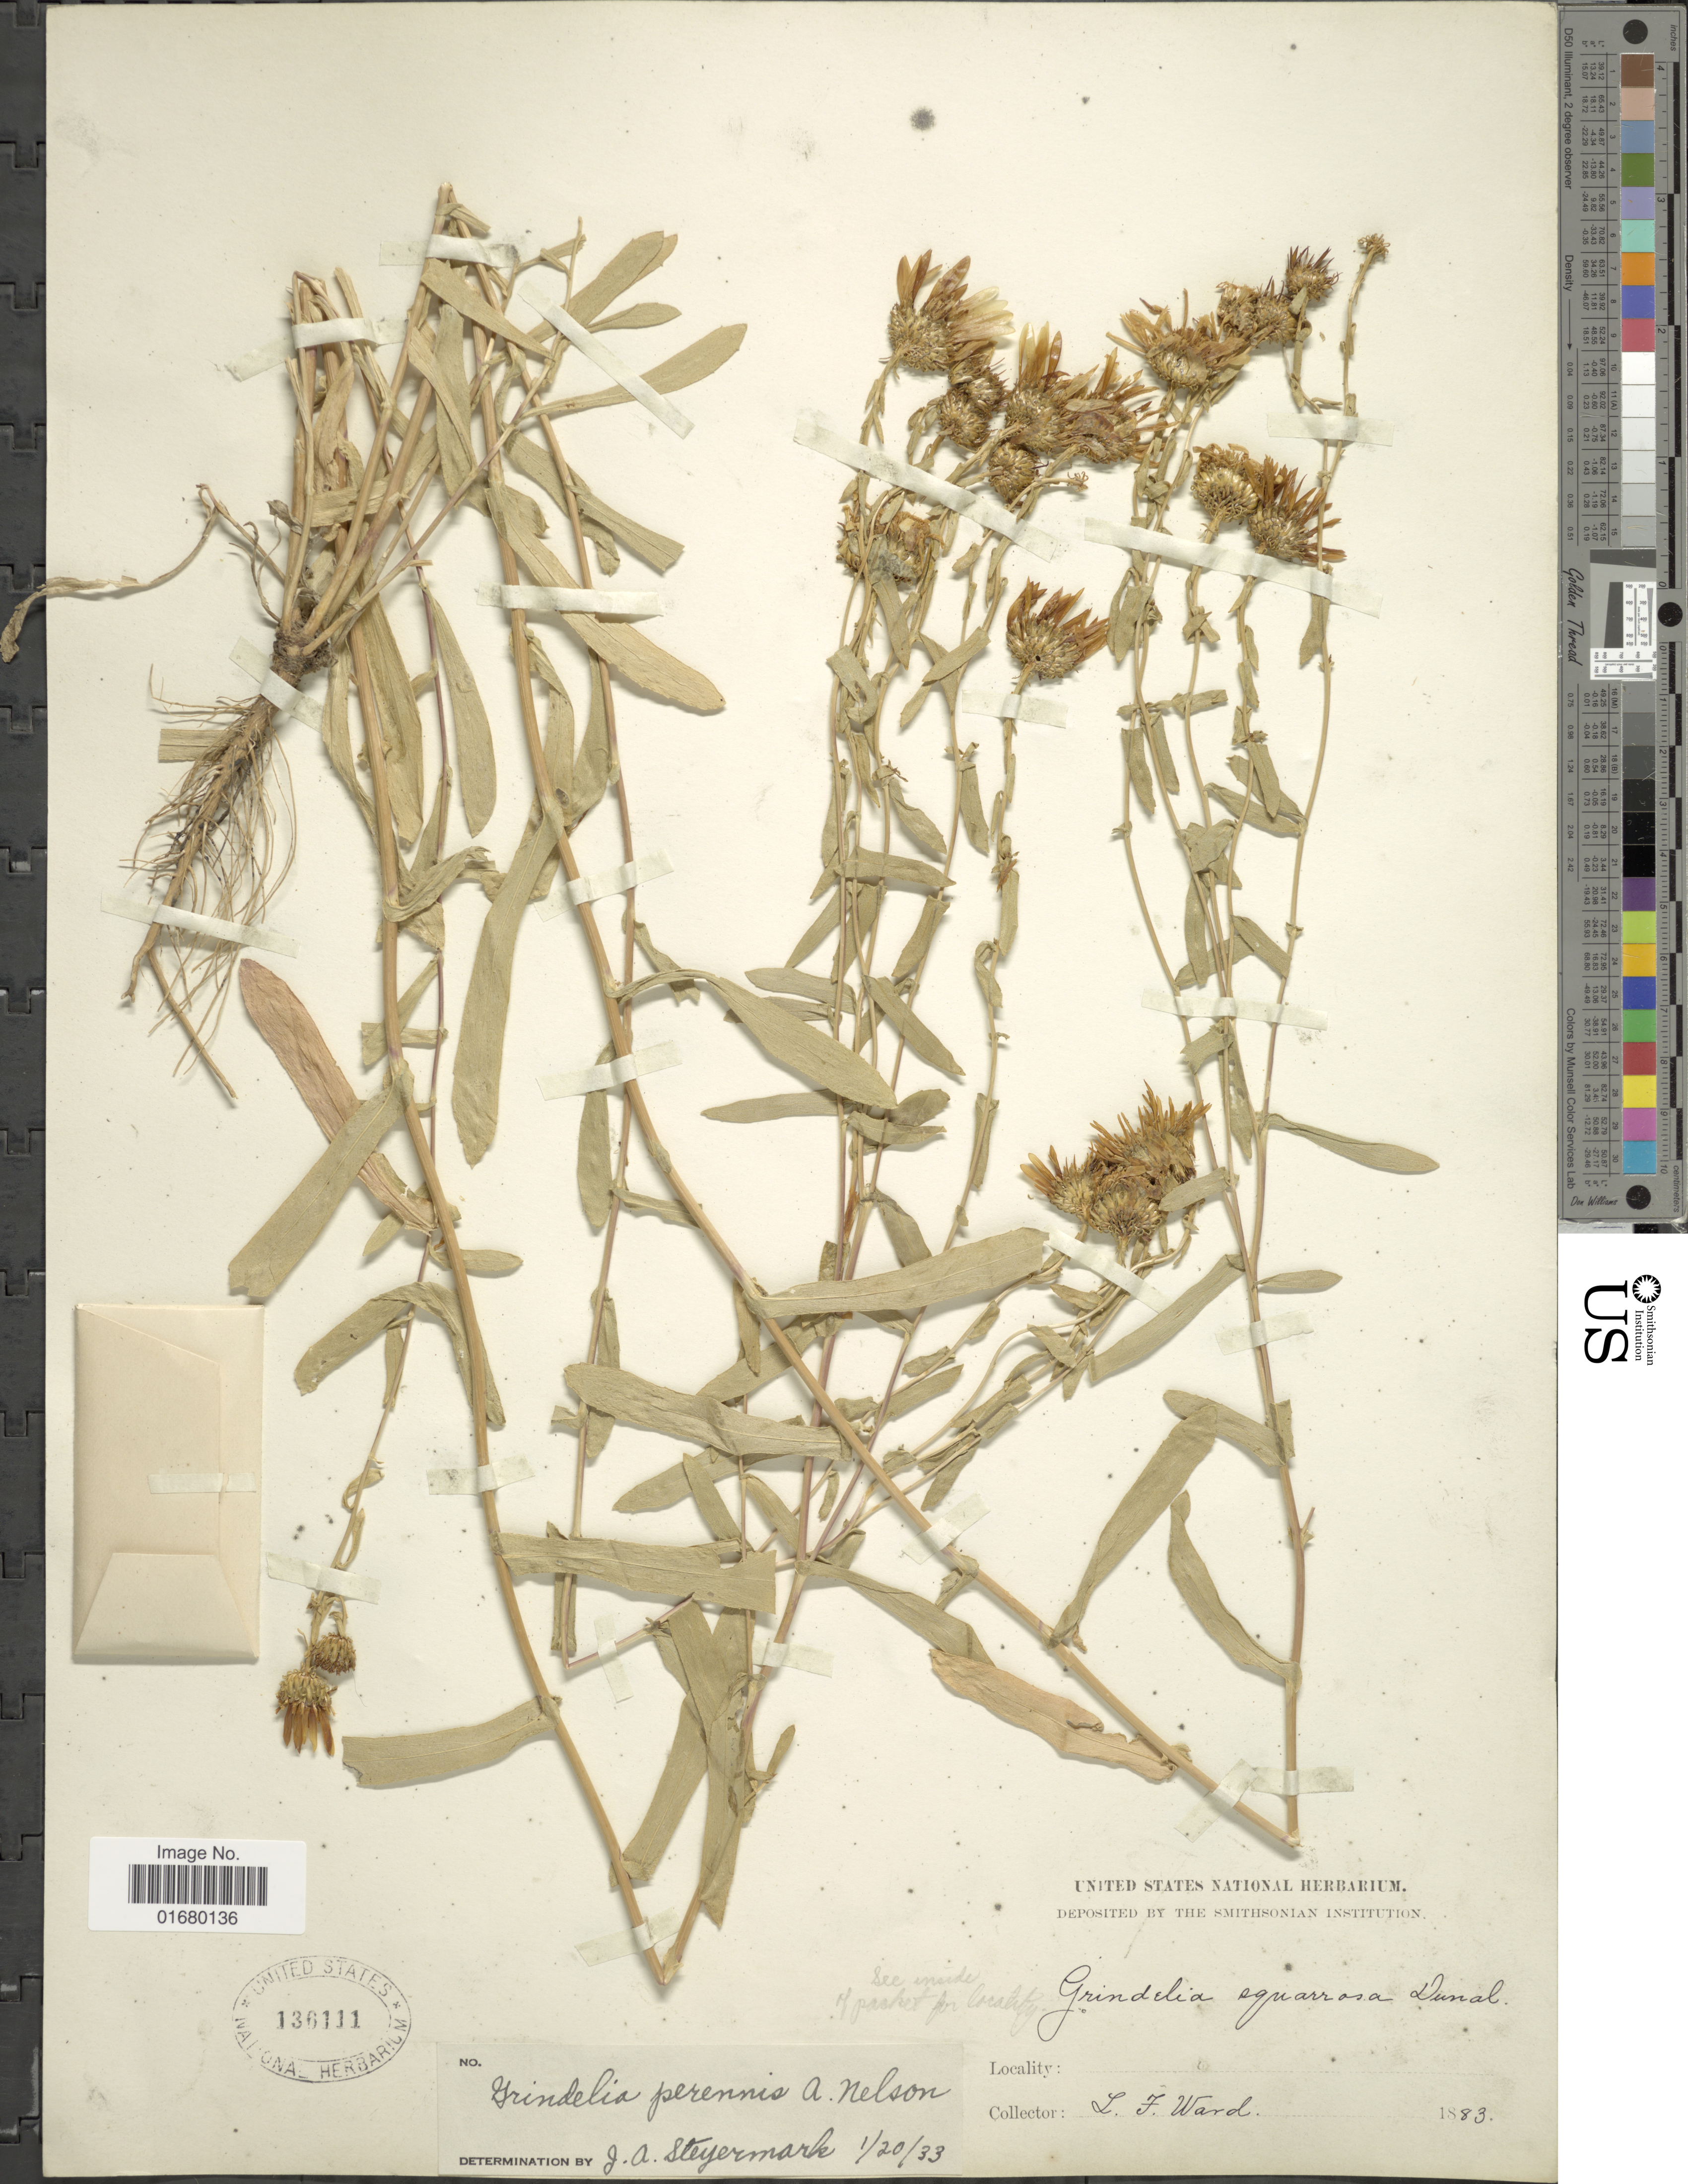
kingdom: Plantae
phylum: Tracheophyta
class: Magnoliopsida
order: Asterales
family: Asteraceae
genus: Grindelia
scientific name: Grindelia perennis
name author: A. Nelson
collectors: L. Ward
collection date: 1883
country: United States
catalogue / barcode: US 136111